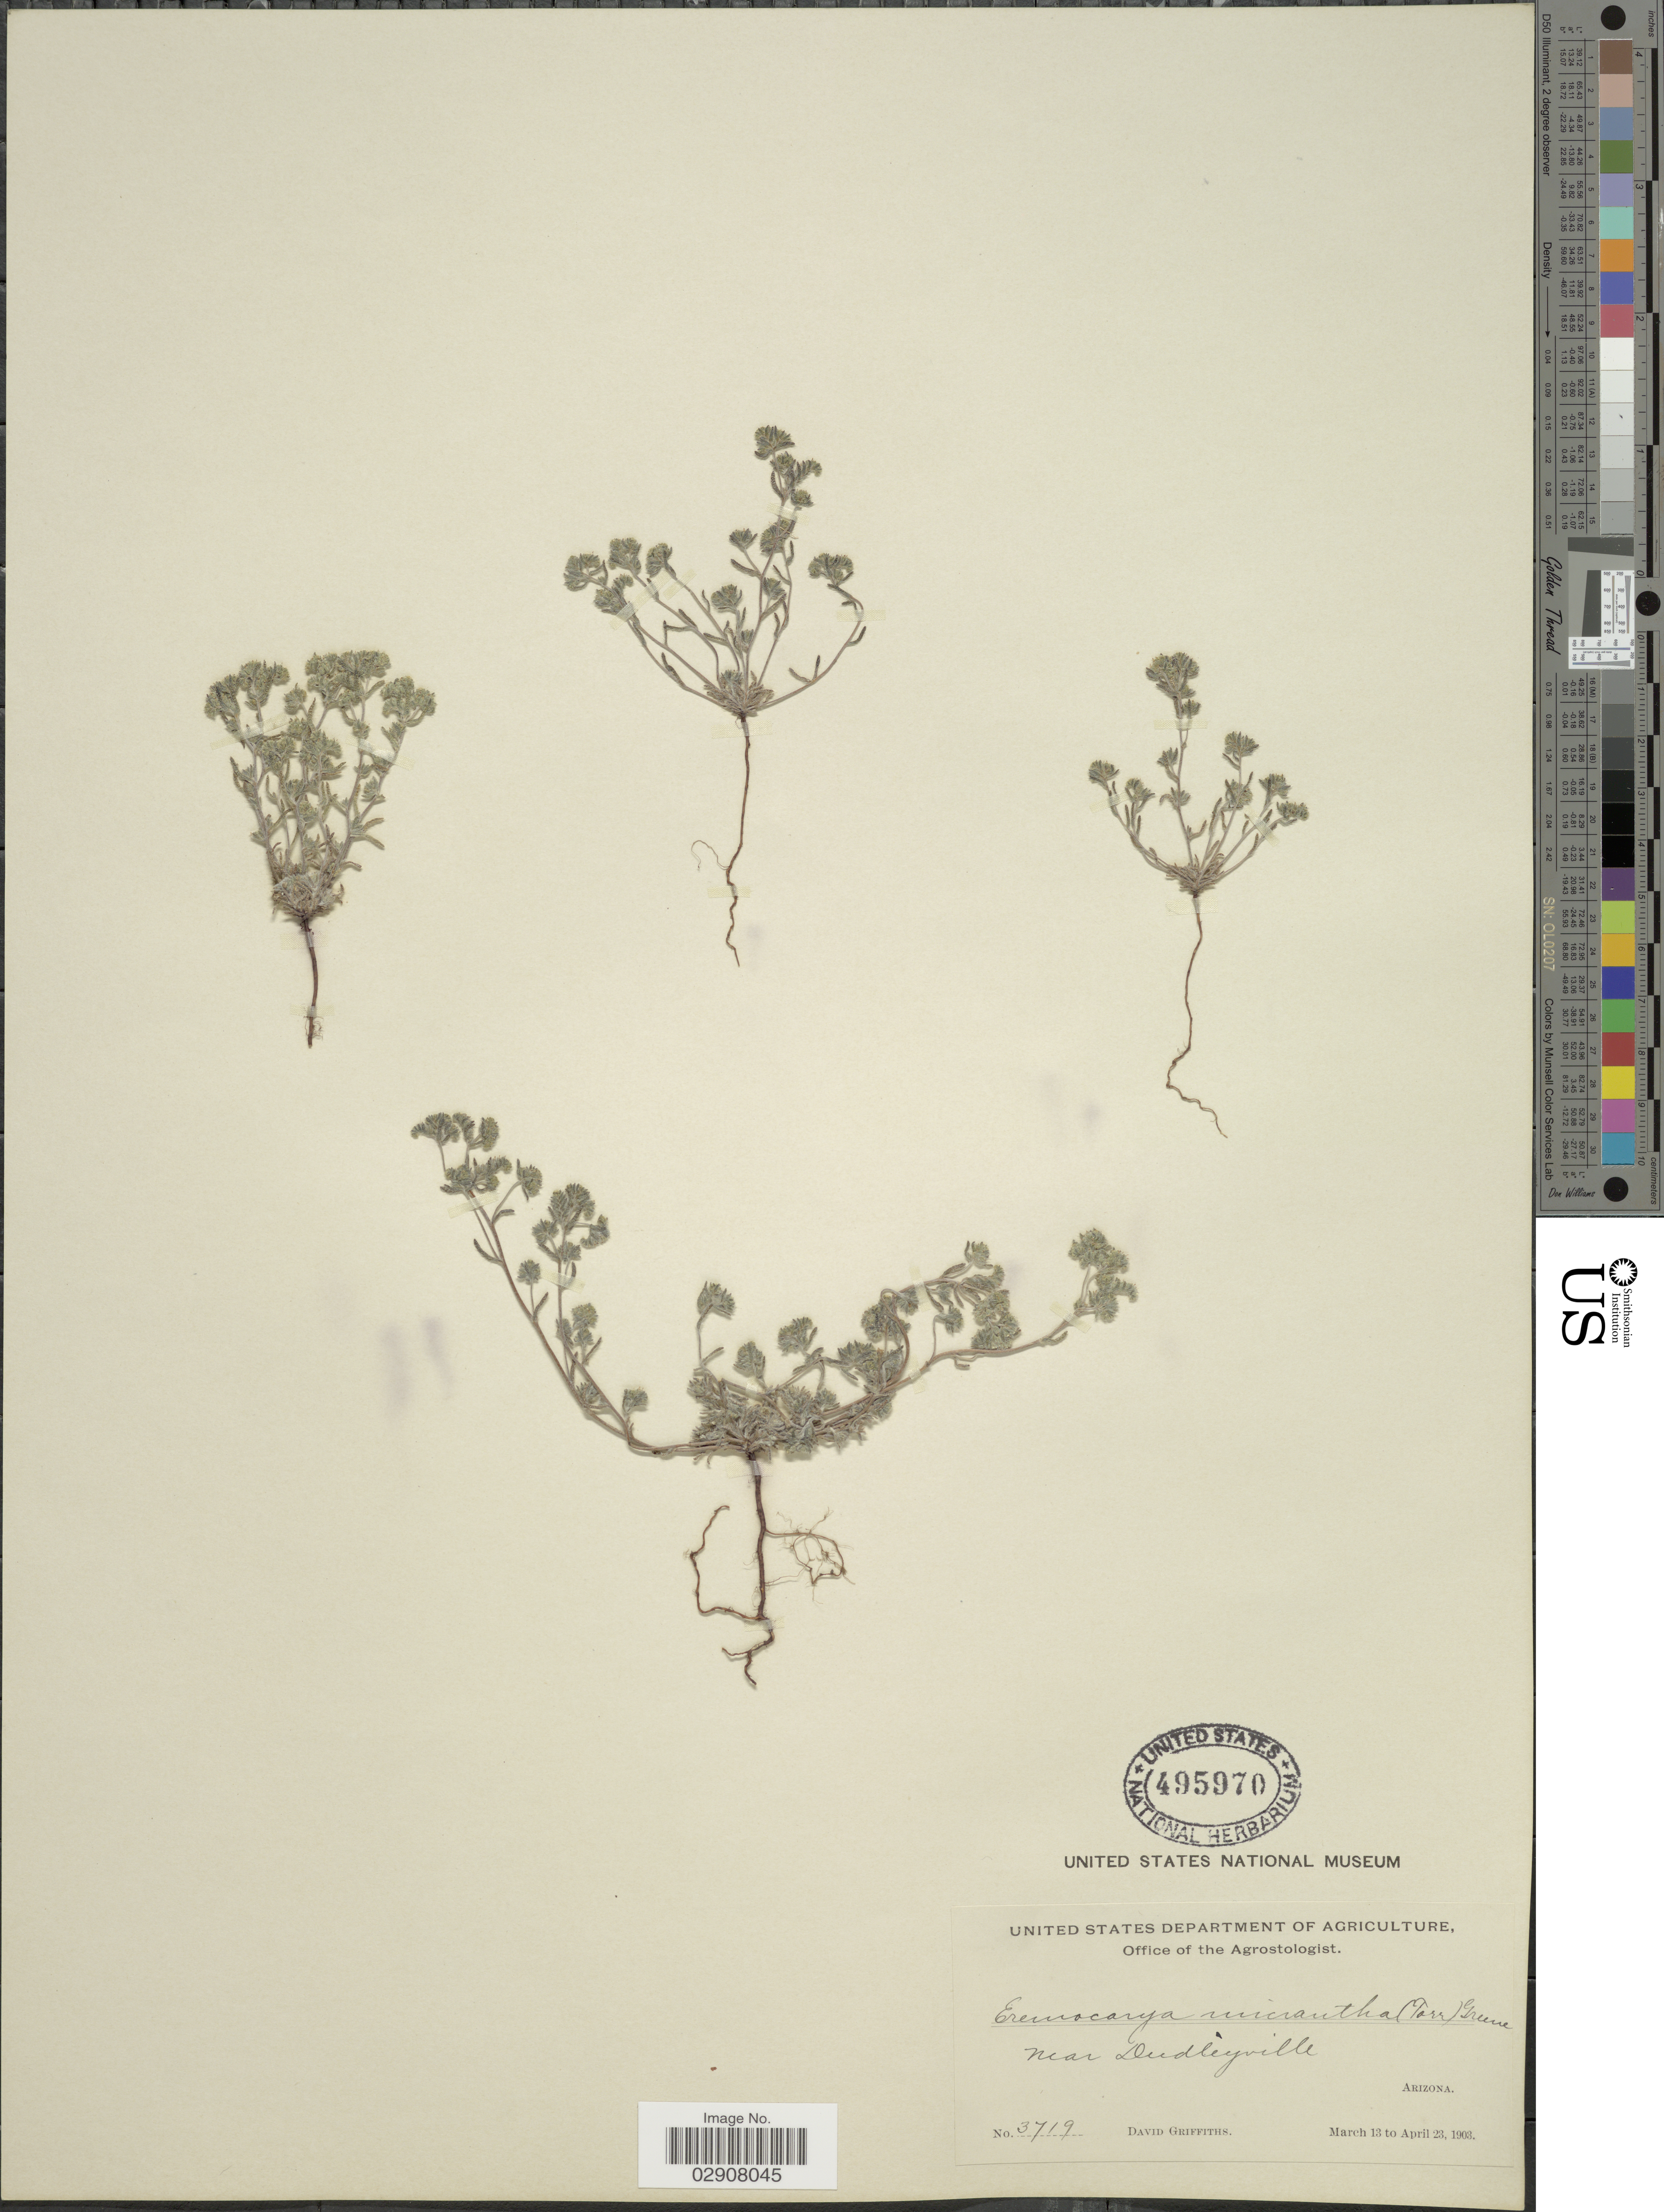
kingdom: Plantae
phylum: Tracheophyta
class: Magnoliopsida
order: Boraginales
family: Boraginaceae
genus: Cryptantha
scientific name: Cryptantha micrantha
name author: (Torr.) I.M. Johnst.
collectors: D. Griffiths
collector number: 3719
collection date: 1903-03-13/1903-04-23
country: United States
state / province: Arizona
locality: Near Dudleyville.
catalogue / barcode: US 495970